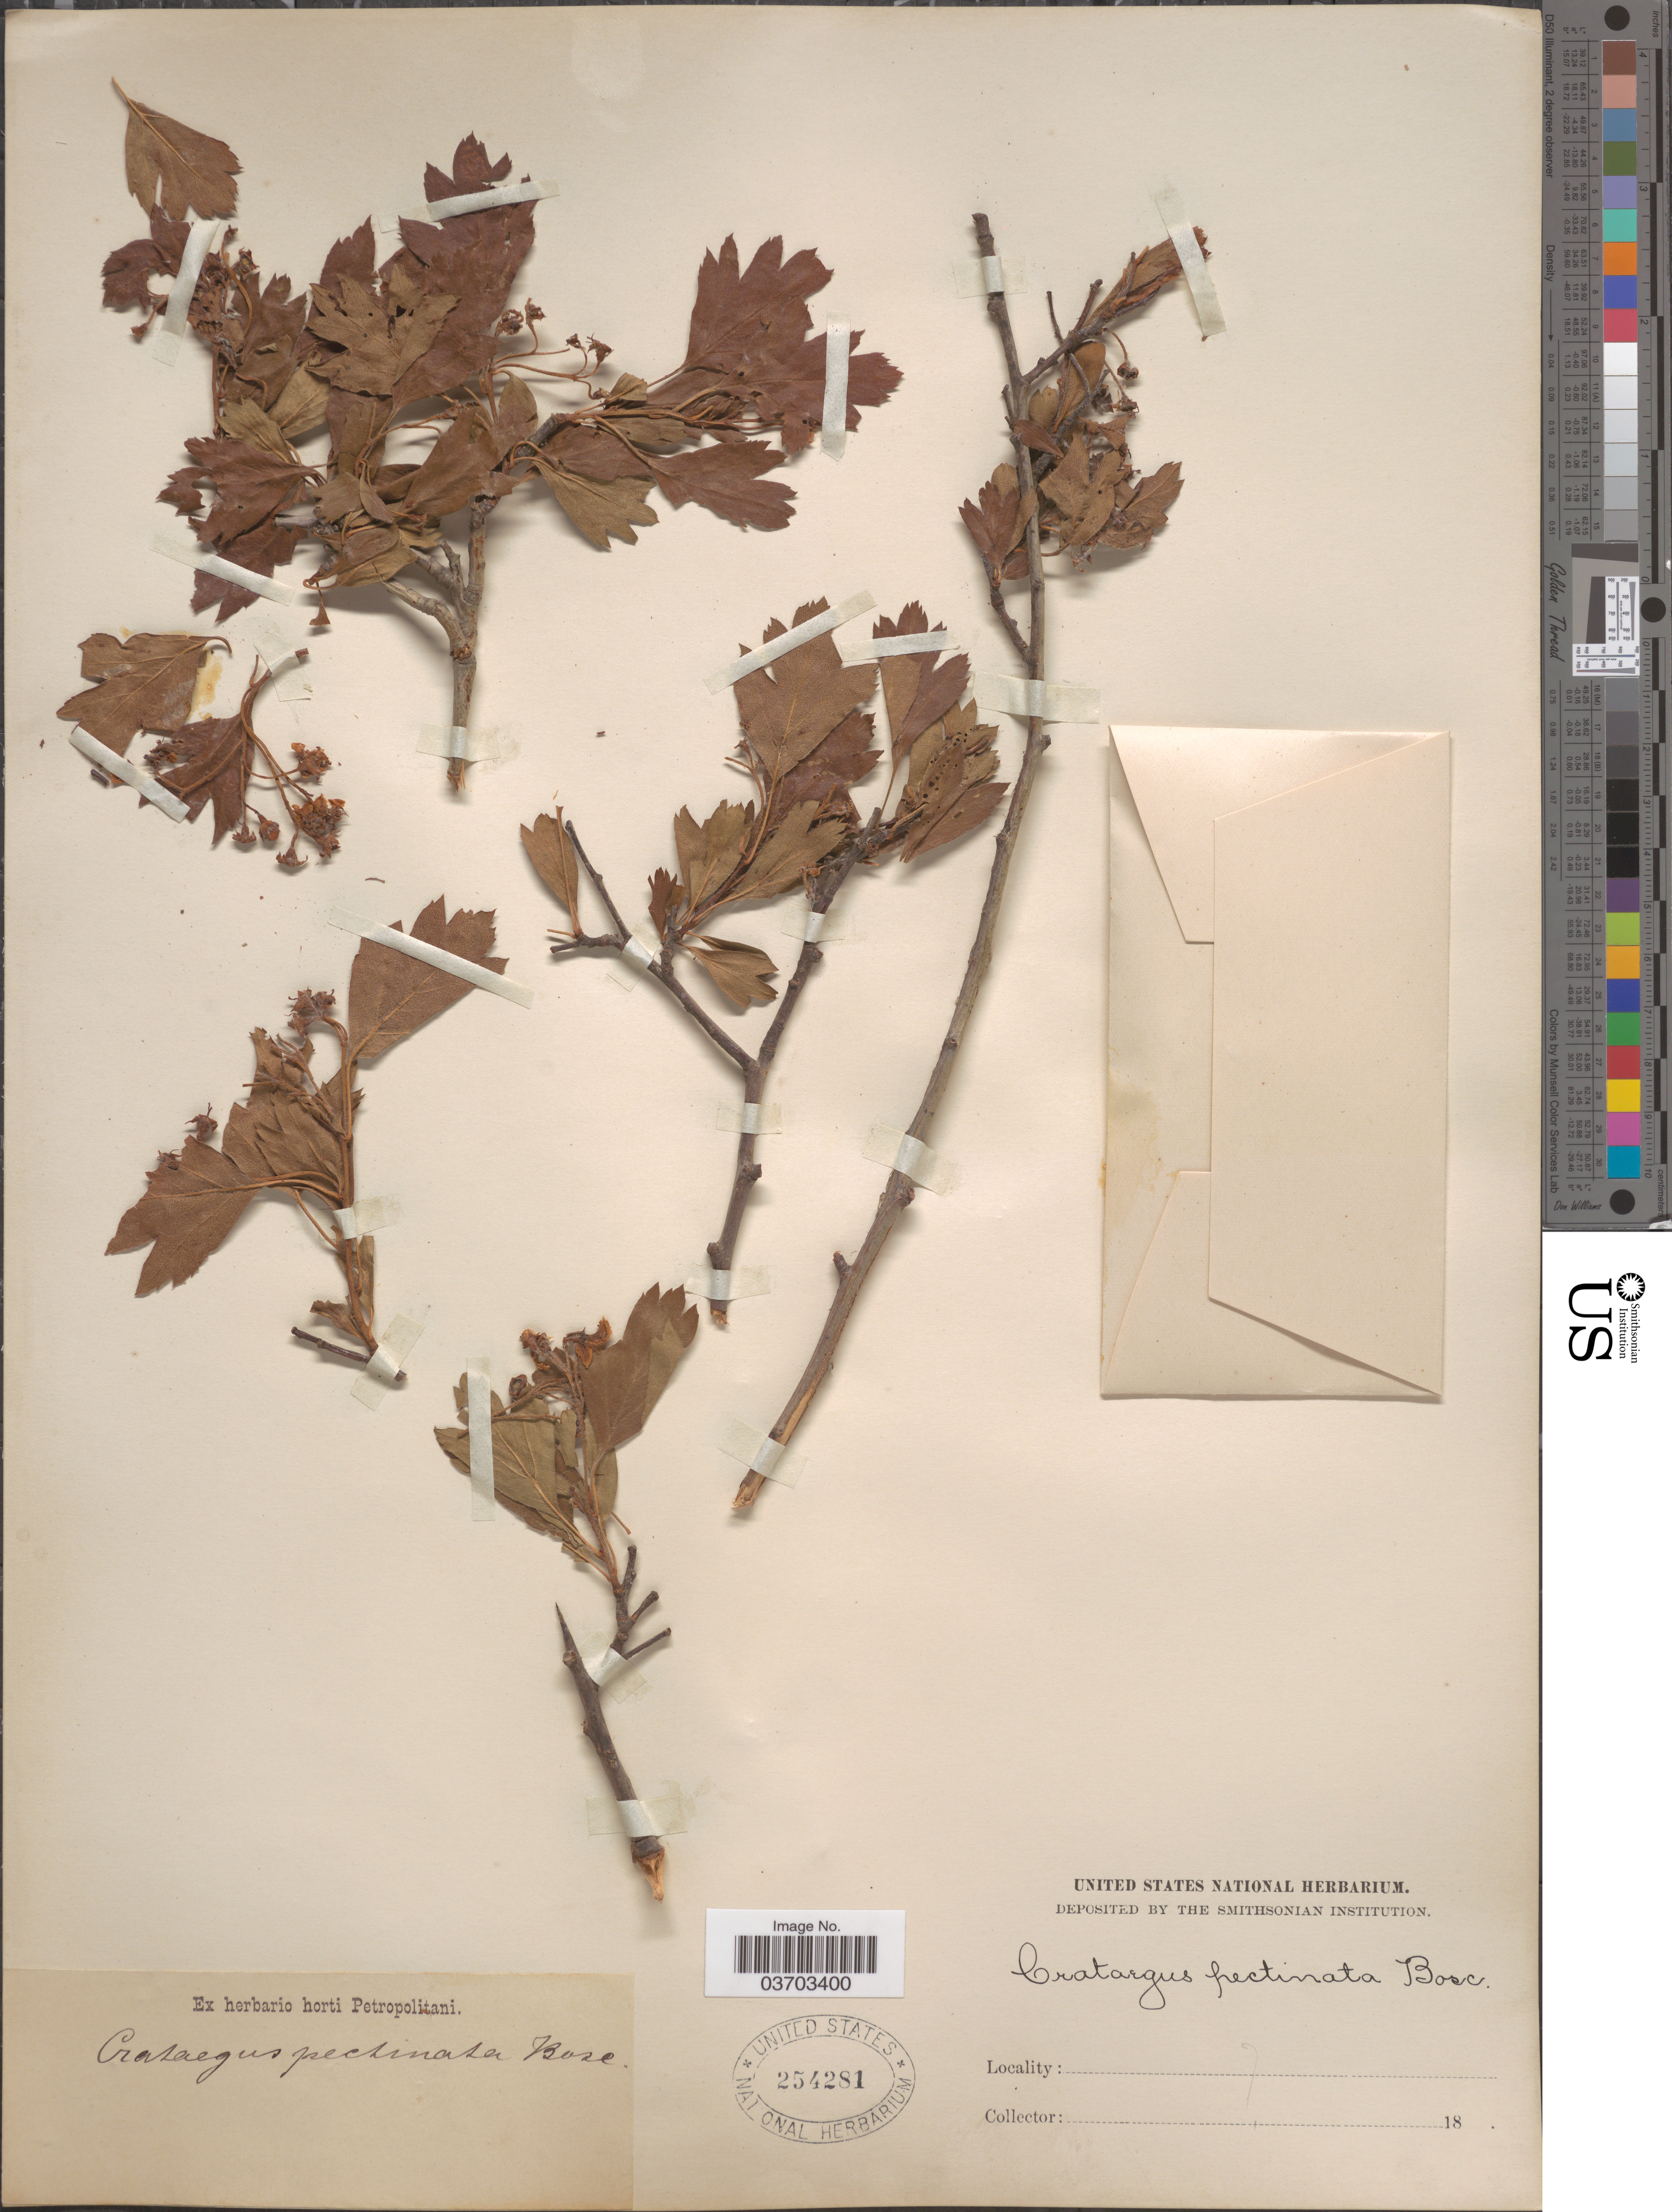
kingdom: Plantae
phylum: Tracheophyta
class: Magnoliopsida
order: Rosales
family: Rosaceae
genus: Crataegus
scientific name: Crataegus pectinata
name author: Bosc ex DC.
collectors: ex herb. horti Petropolitani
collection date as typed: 18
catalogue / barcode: US 254281